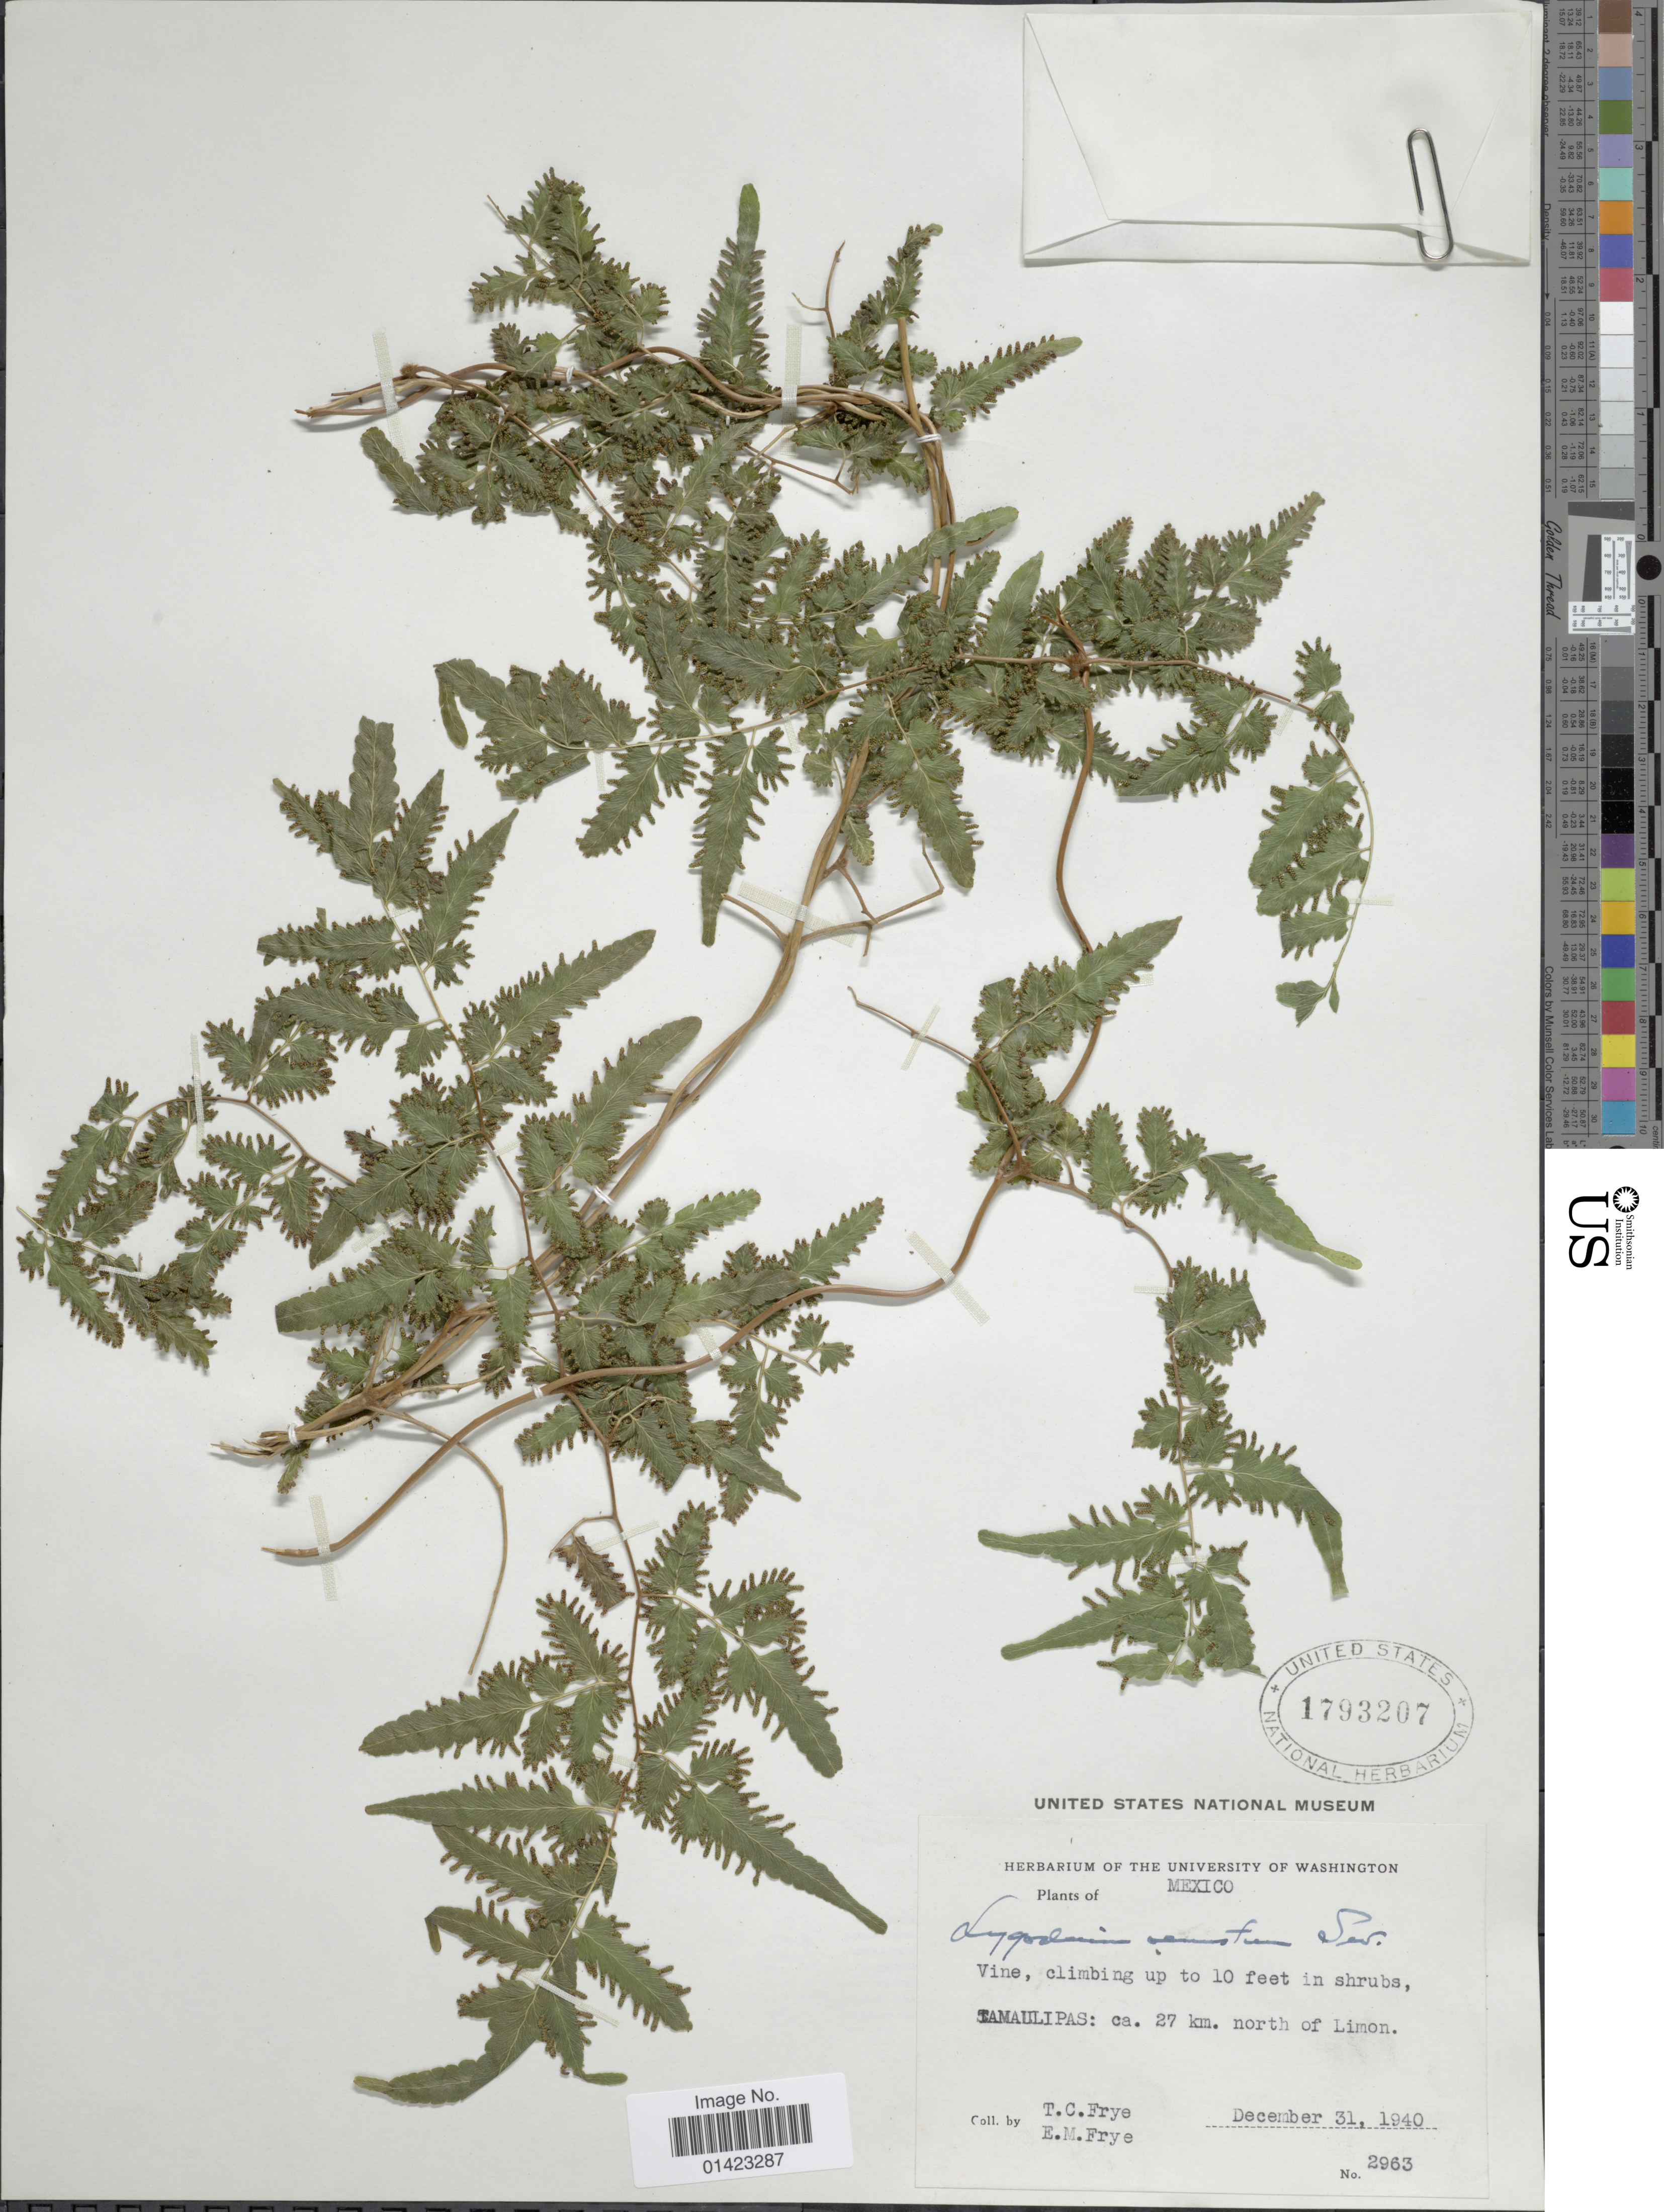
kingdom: Plantae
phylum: Tracheophyta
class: Polypodiopsida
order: Schizaeales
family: Lygodiaceae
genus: Lygodium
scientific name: Lygodium venustum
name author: Sw.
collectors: T. C. Frye & E. Frye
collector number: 2963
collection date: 1940-12-31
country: Mexico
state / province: Tamaulipas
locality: Tamaulipas: ca. 27 km. north of Limon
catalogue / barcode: US 1793207